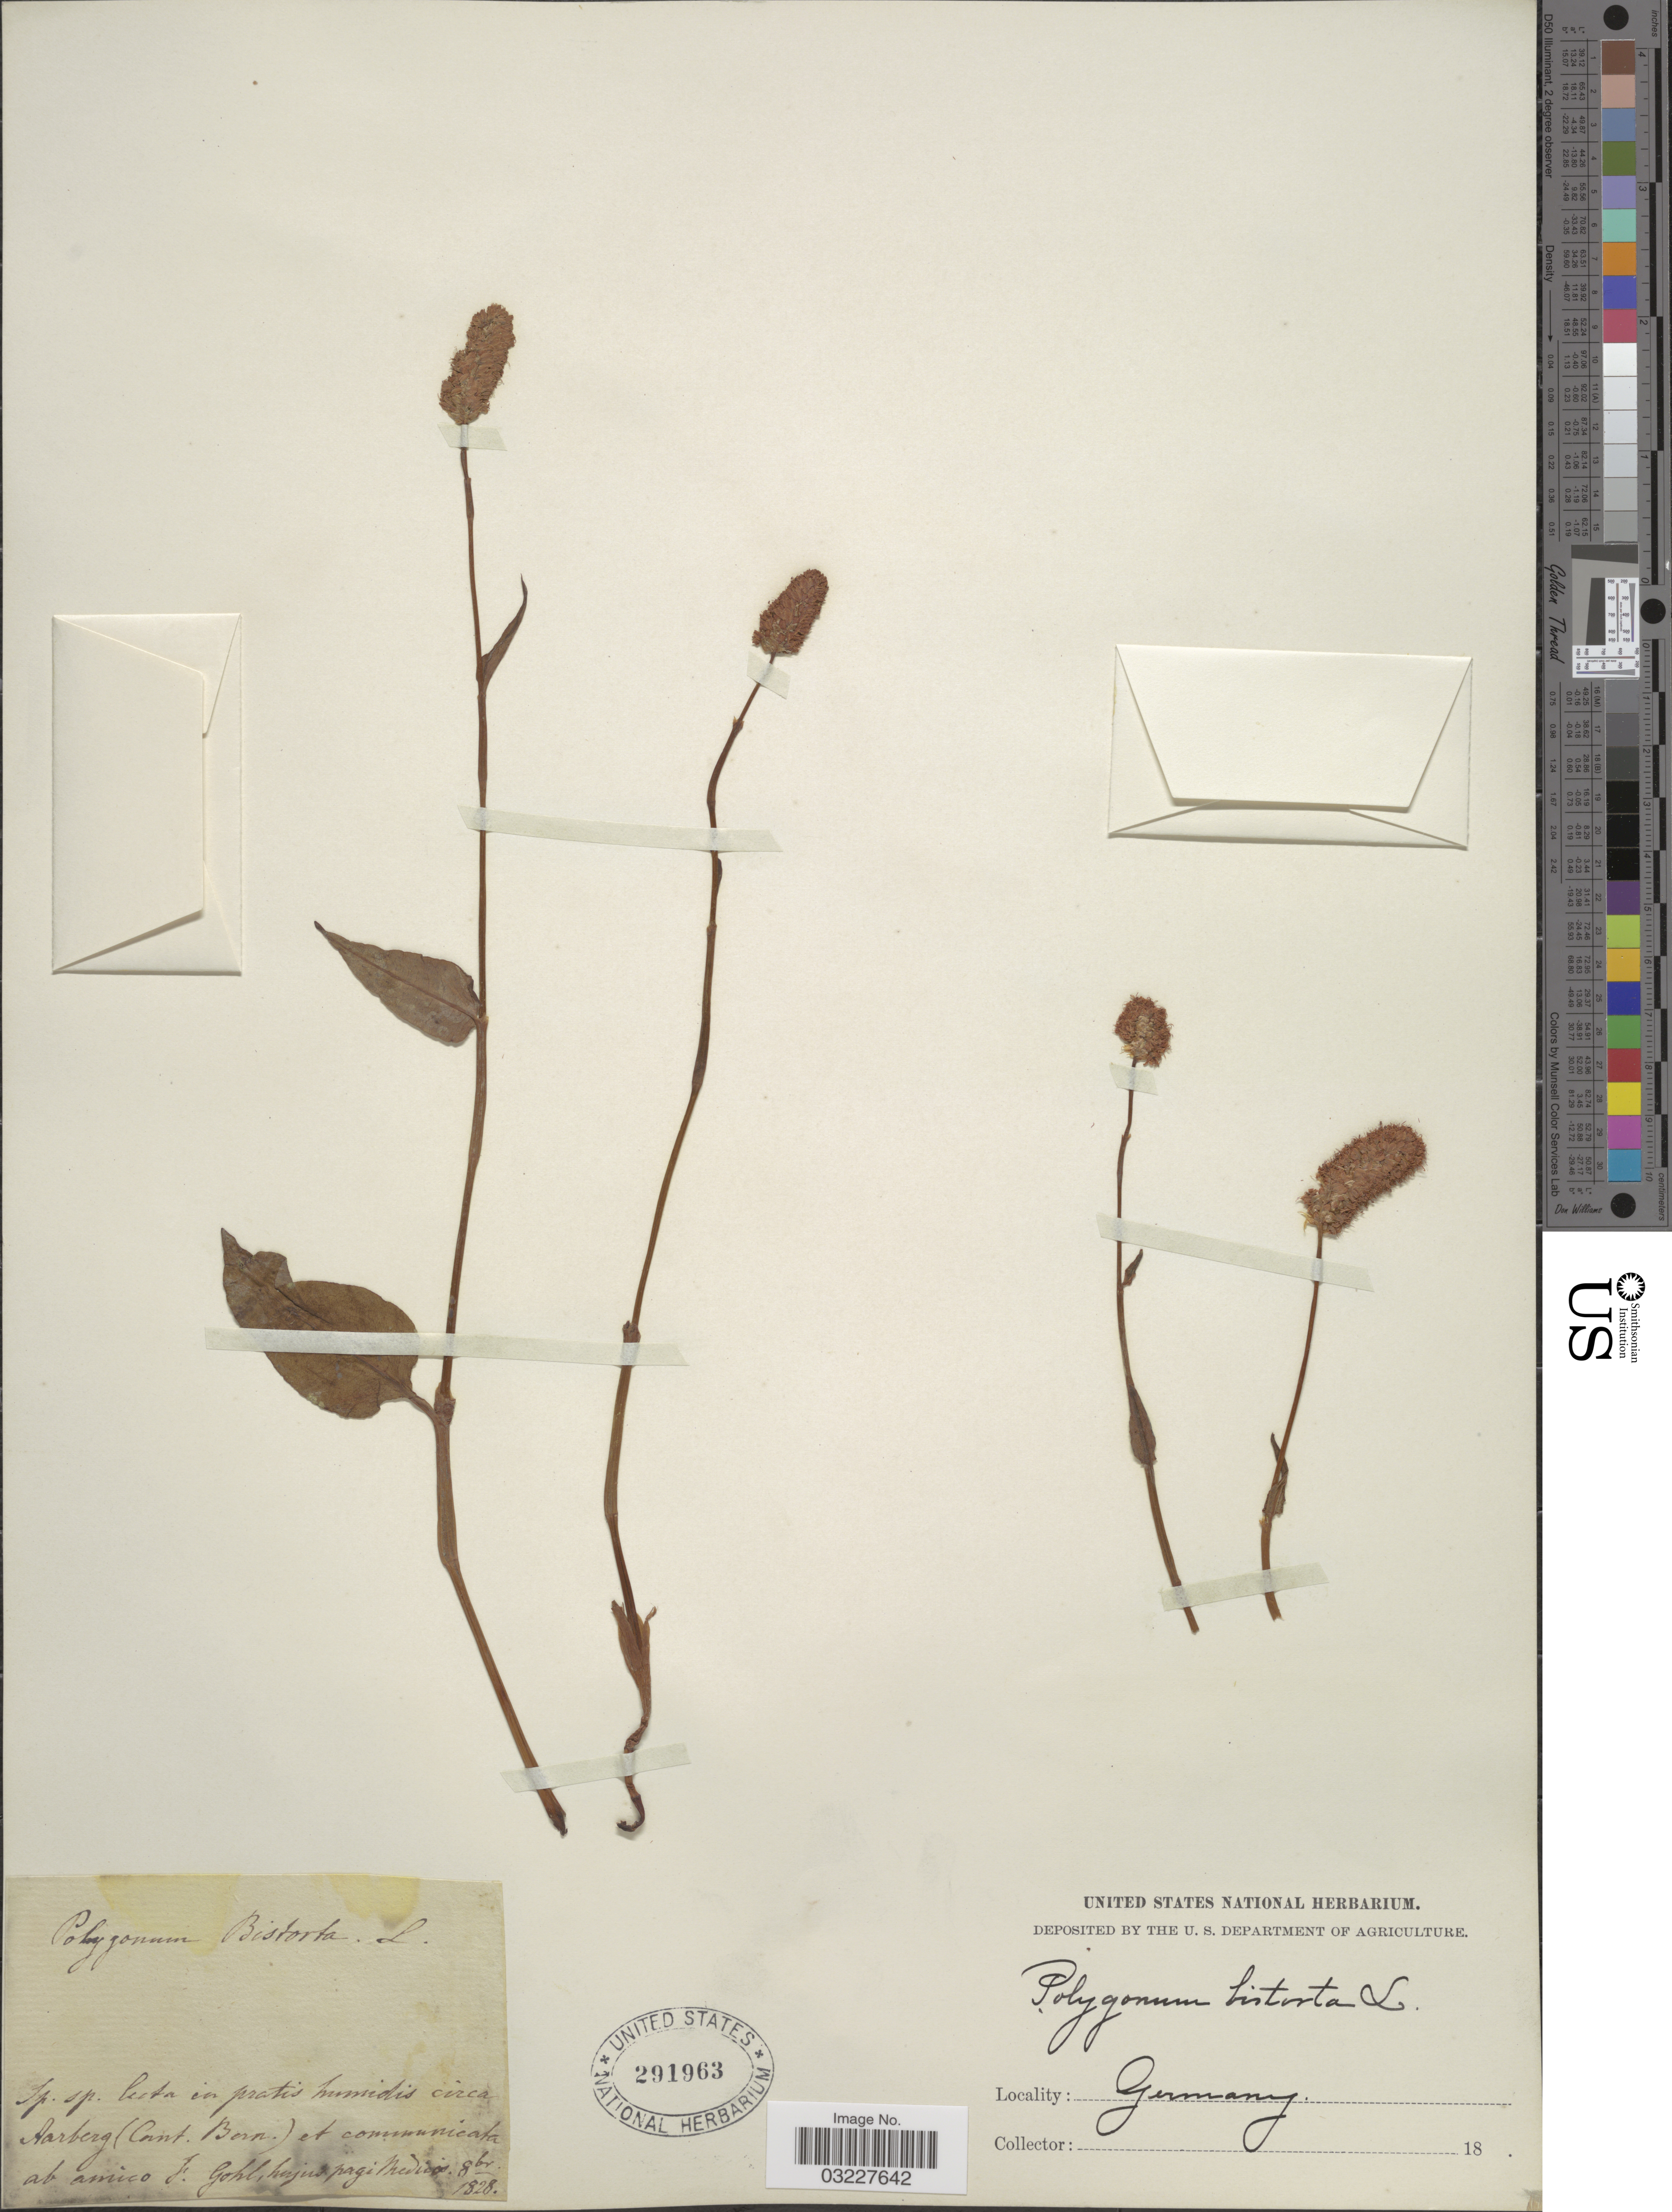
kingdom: Plantae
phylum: Tracheophyta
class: Magnoliopsida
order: Caryophyllales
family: Polygonaceae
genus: Bistorta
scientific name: Bistorta officinalis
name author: Delarbre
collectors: F. Gohl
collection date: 1828-10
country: Germany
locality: Circa Aarberg (Cant. Bern) pagi Medicos [interpreted].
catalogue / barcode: US 291963